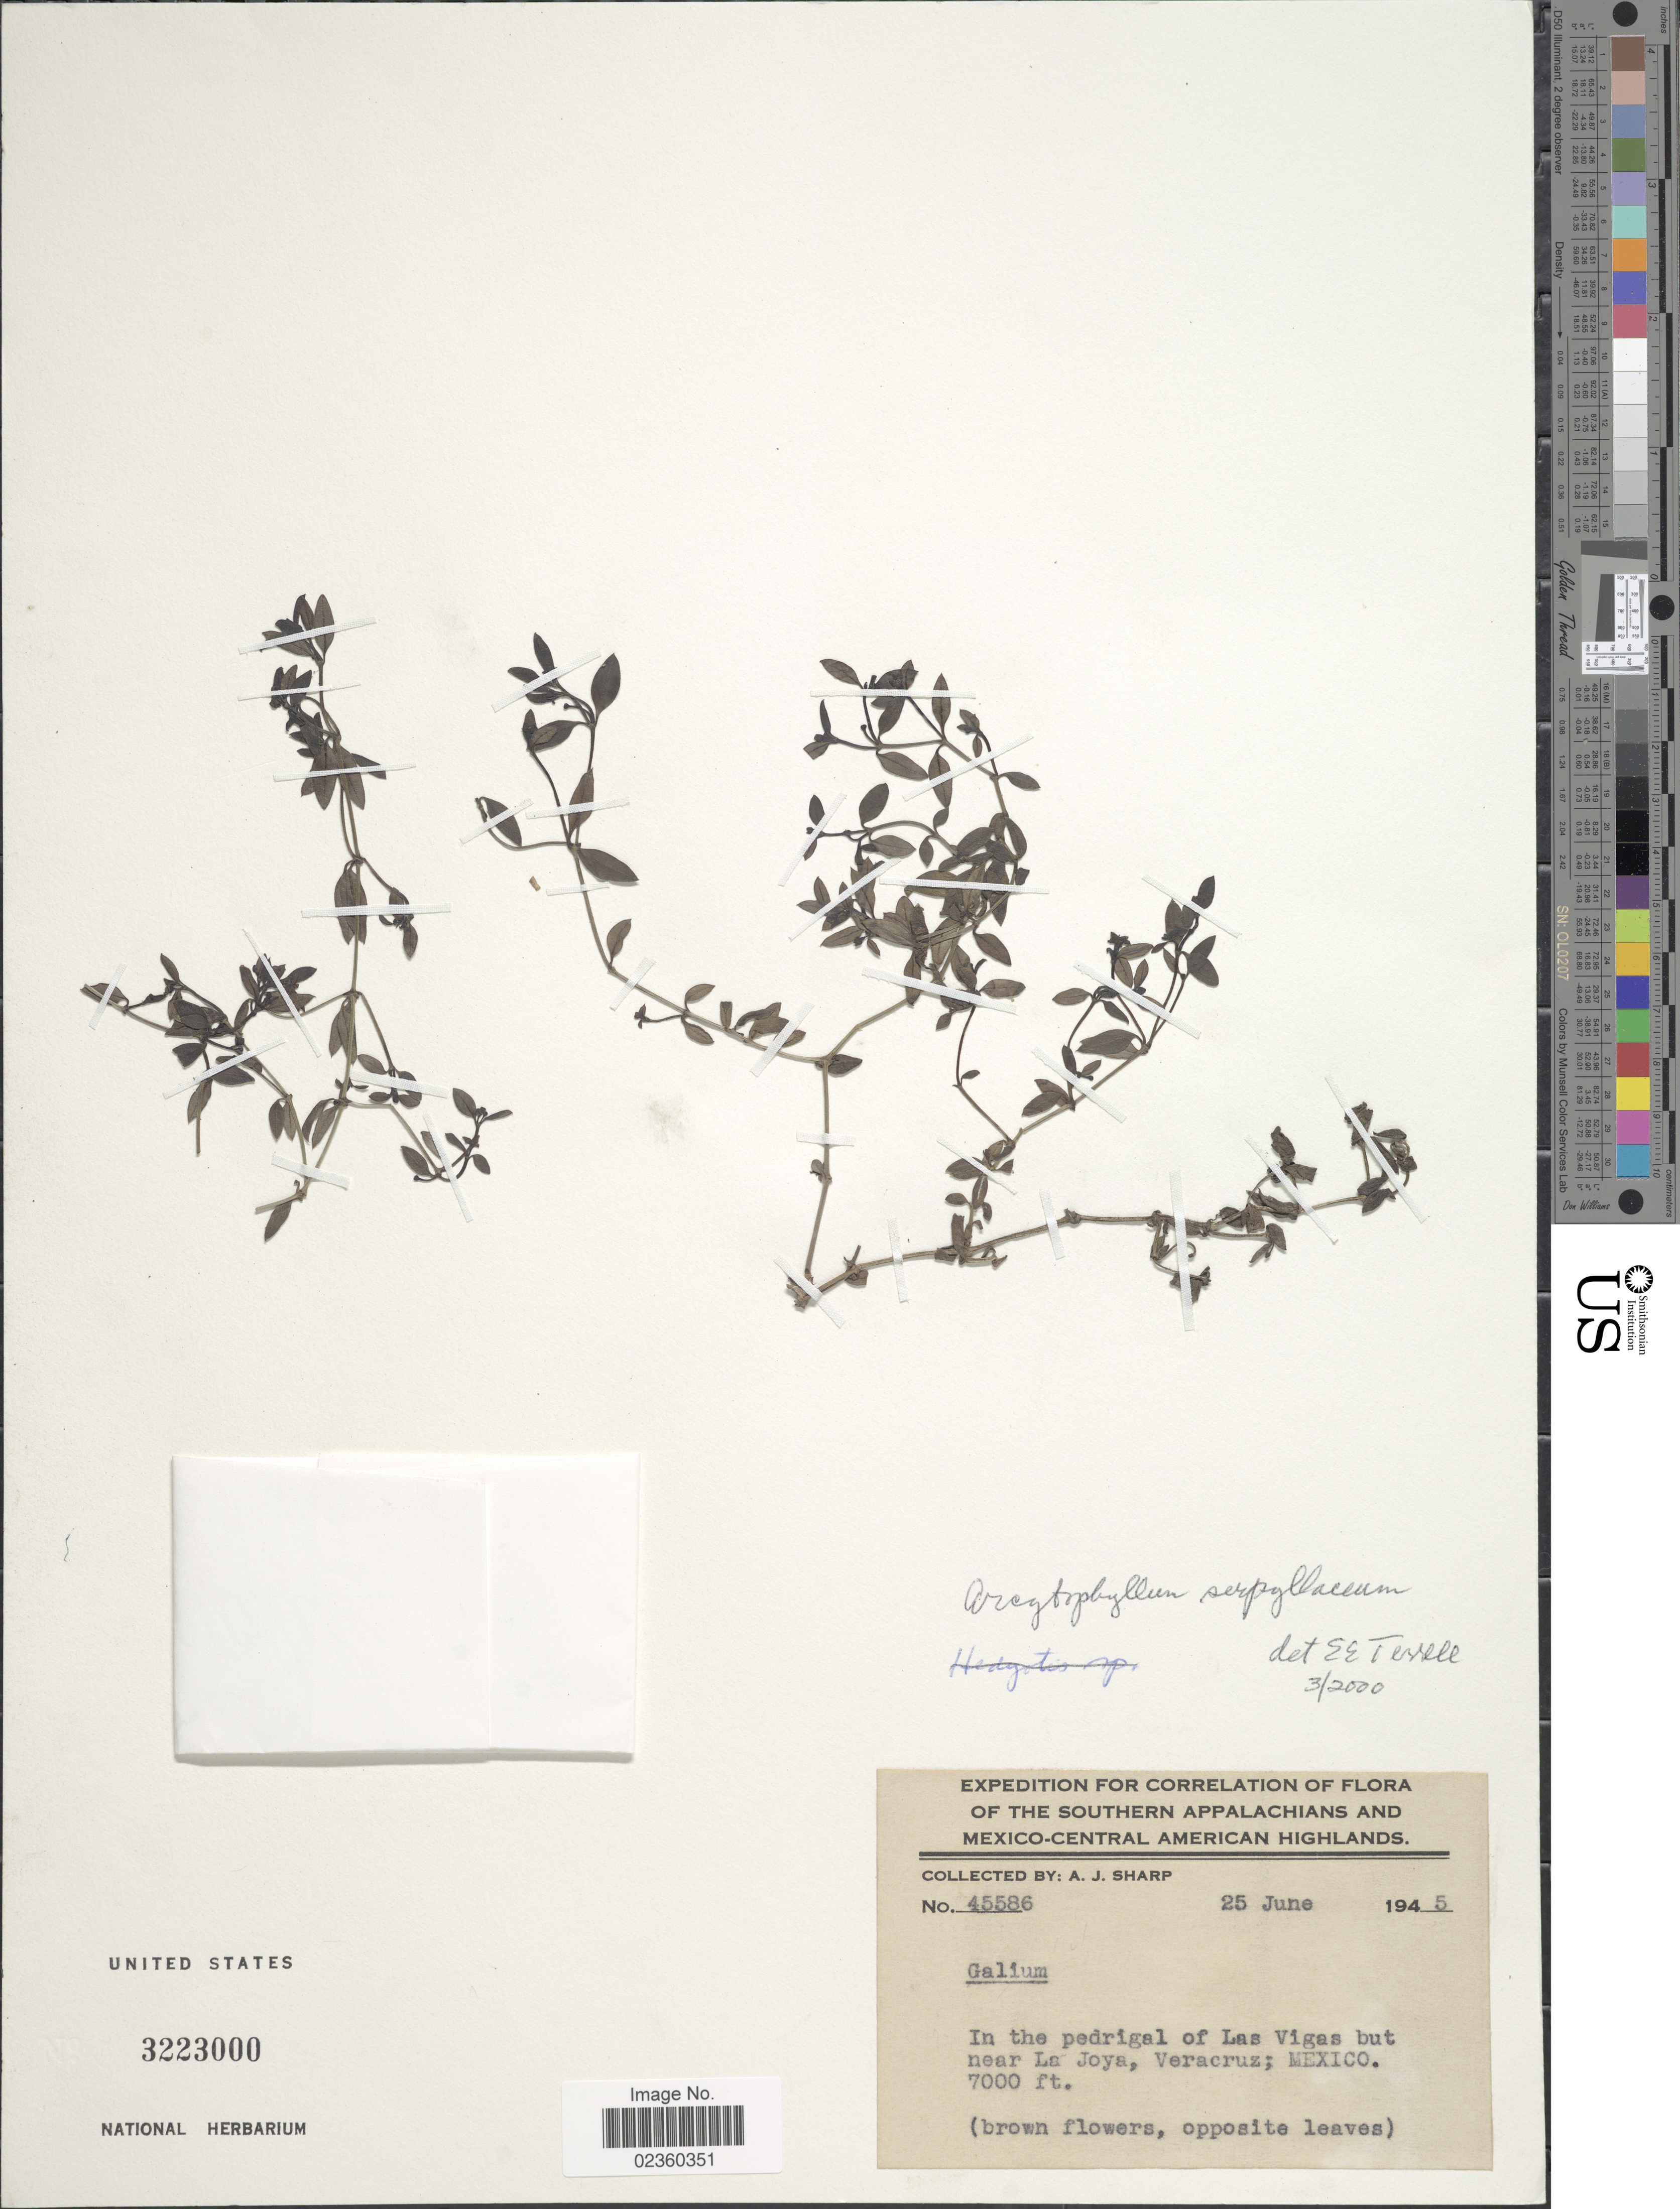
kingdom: Plantae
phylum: Tracheophyta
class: Magnoliopsida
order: Gentianales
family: Rubiaceae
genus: Terrellianthus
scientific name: Terrellianthus serpyllaceus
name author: (Schltdl.) Borhidi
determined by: Florentin, Mariela Nunez, (CTES), Instituto de Botanica del Nordeste (ARGENTINA)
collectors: A. J. Sharp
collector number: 45586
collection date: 1945-06-25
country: Mexico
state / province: Veracruz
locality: The Southern Appalachians and Mexico-Central American Highlands, In the pedrigal of Las Vigas but near La Joya, Veracruz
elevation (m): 2134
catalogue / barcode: US 3223000